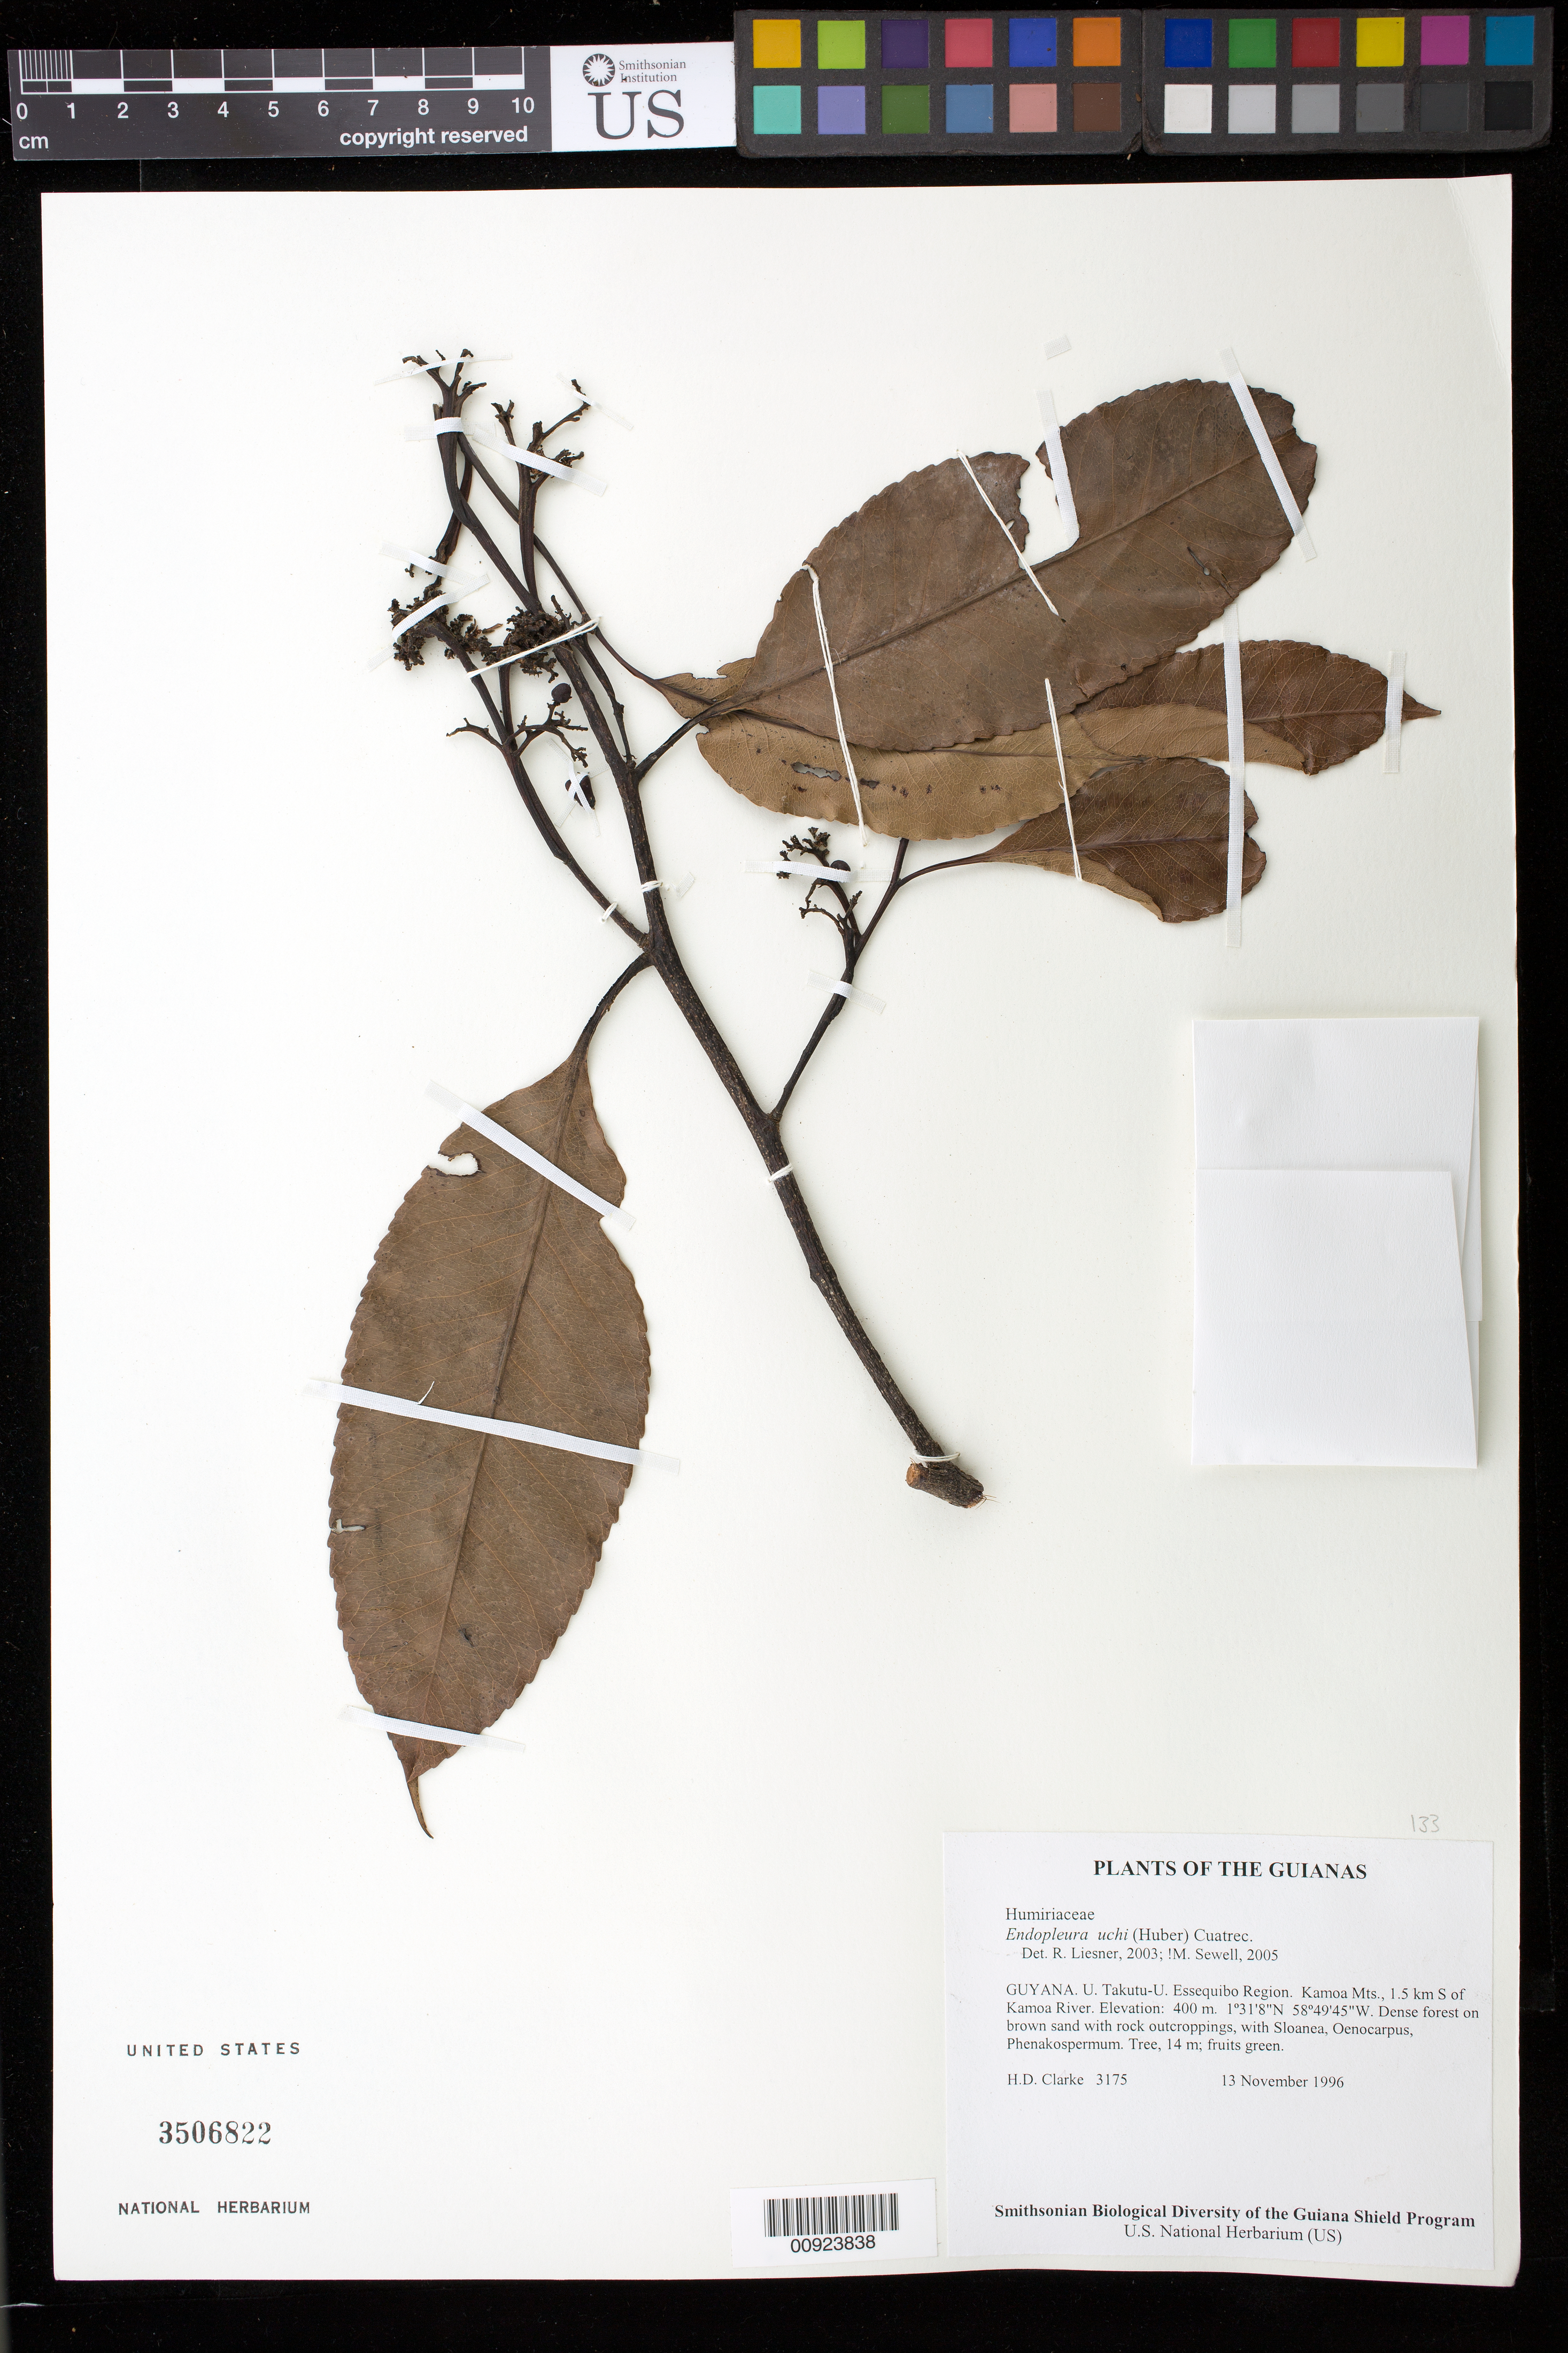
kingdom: Plantae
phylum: Tracheophyta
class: Magnoliopsida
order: Malpighiales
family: Humiriaceae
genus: Endopleura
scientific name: Endopleura uchi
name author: (Huber) Cuatrec.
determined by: Sewell, M.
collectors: H. D. Clarke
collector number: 3175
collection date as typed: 13 November 1996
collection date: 1996-11-13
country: Guyana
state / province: U. Takutu-U. Essequibo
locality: Kamoa Mts., 1.5 km S of Kamoa River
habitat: Dense forest on brown sand with rock outcroppings, with Sloanea, Oenocarpus, Phenakospermum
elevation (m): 400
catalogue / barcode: US 3506822